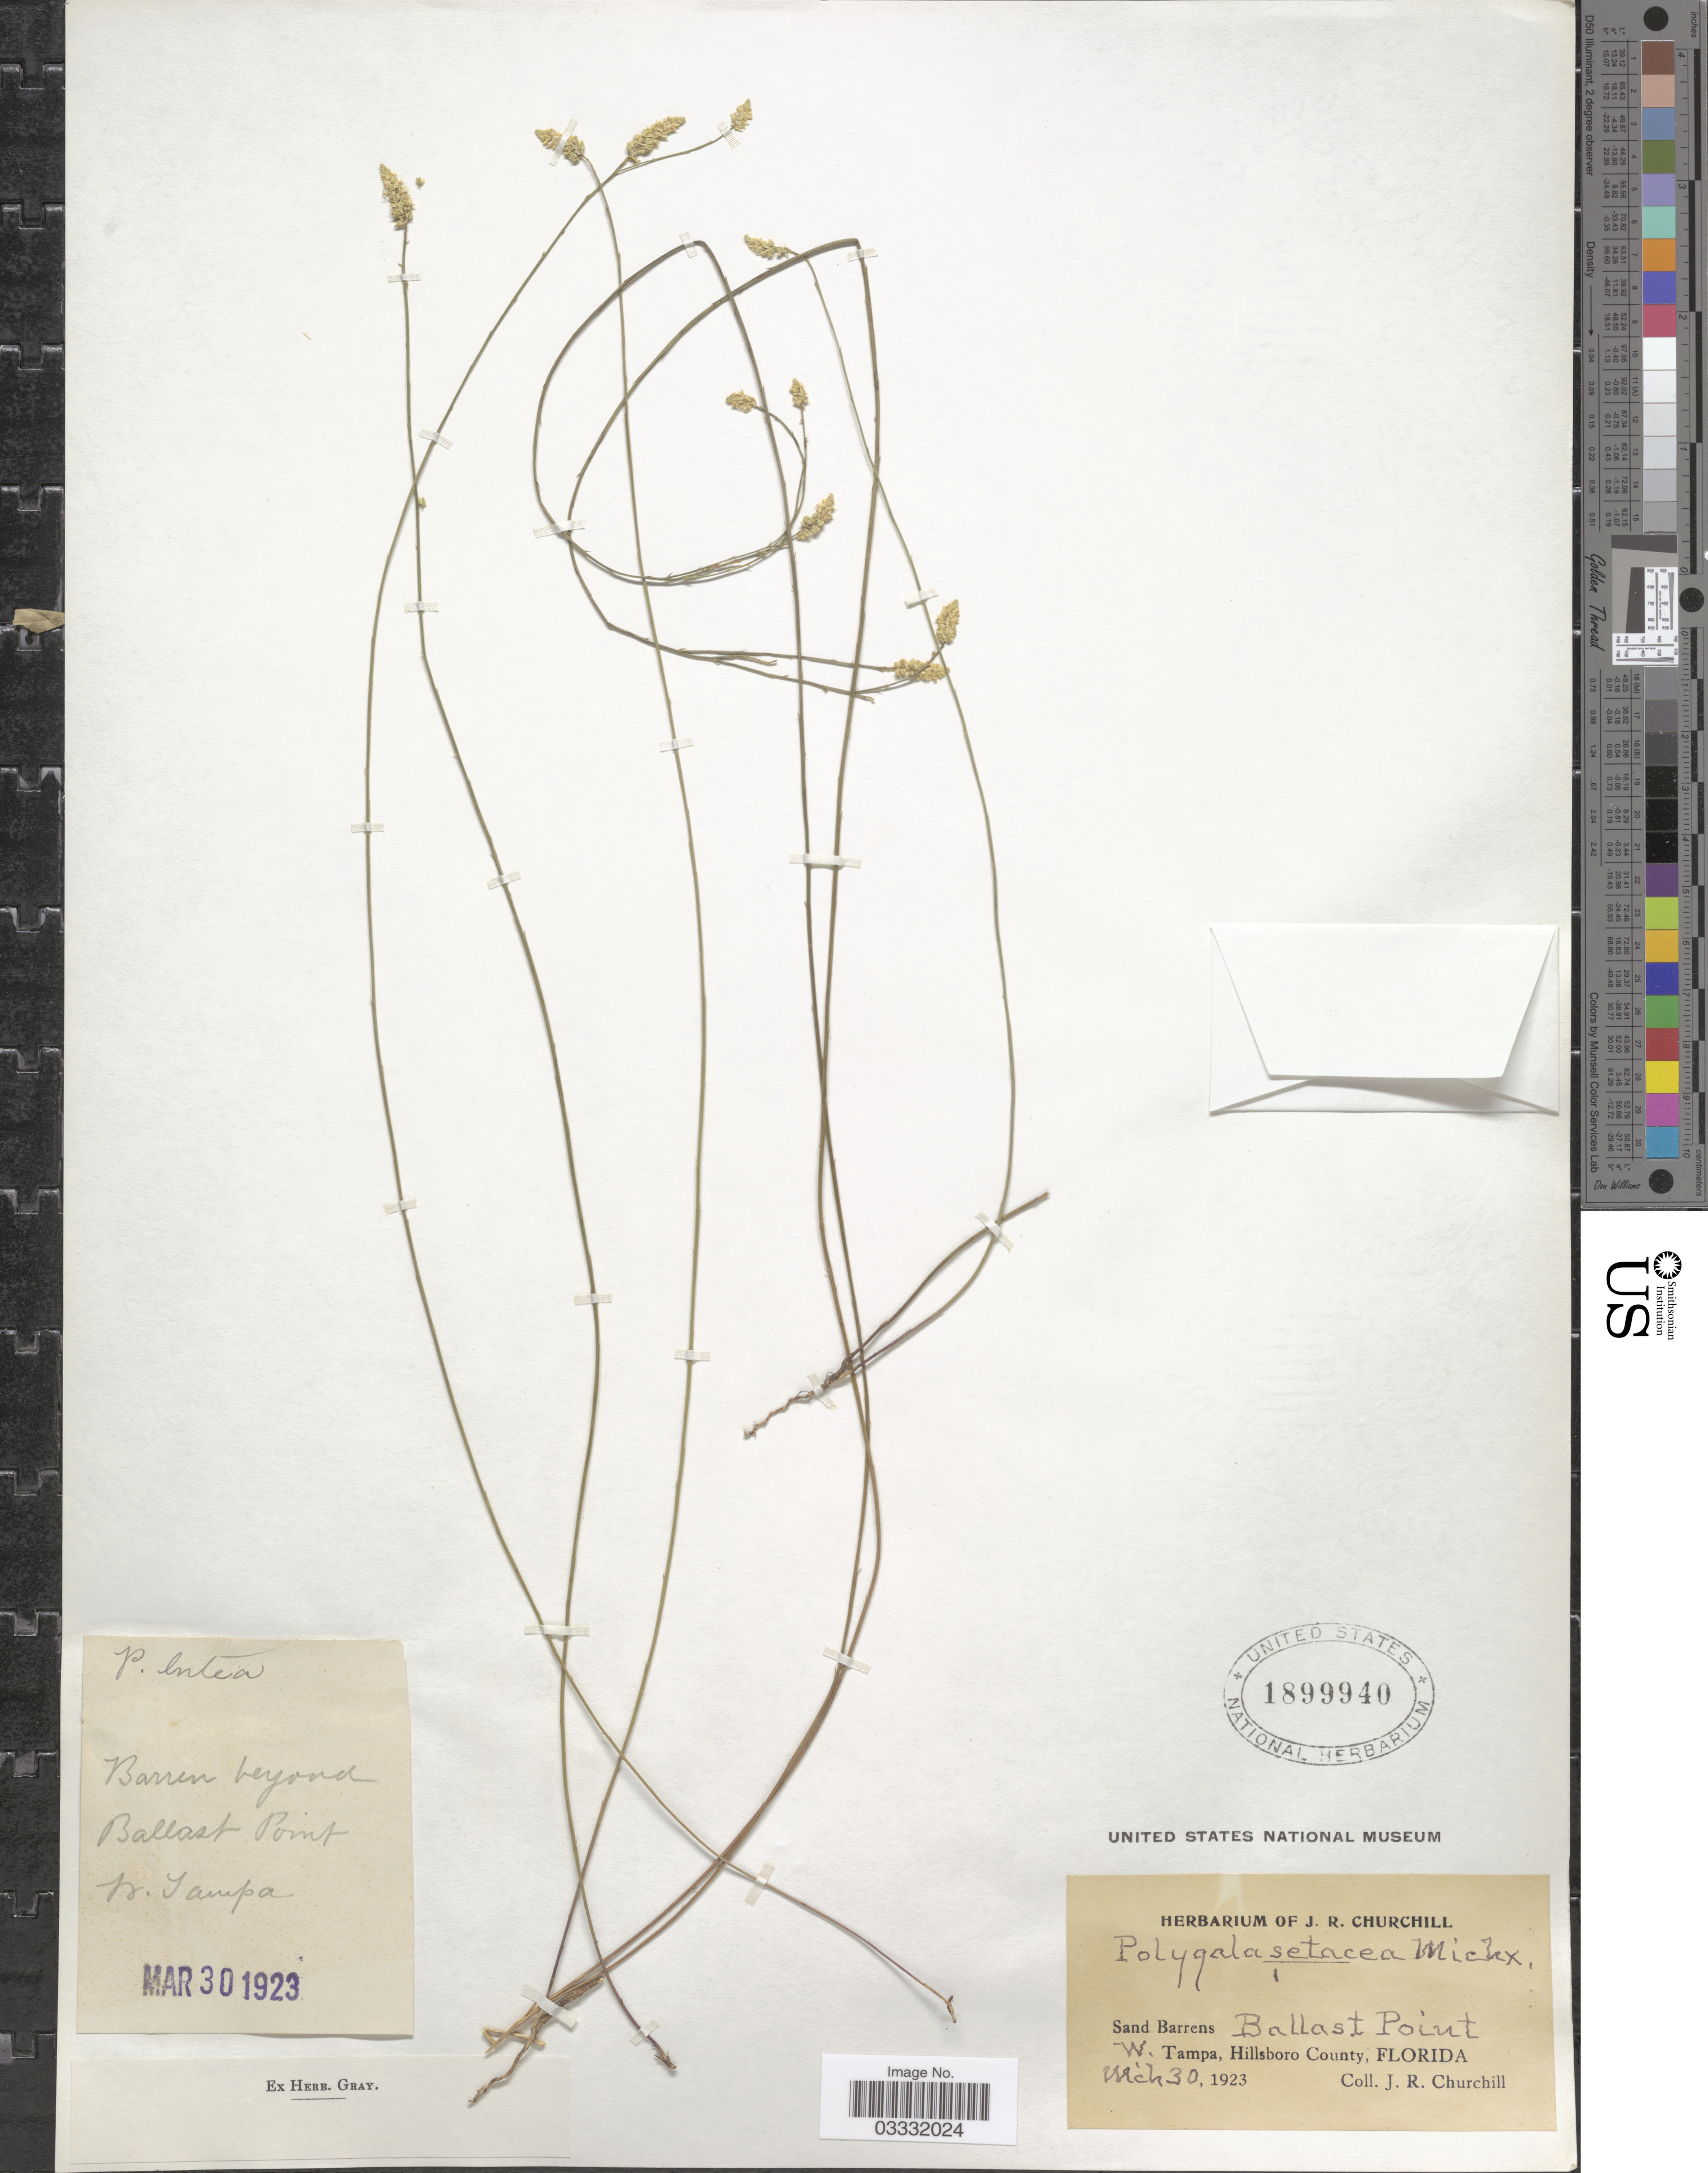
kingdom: Plantae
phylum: Tracheophyta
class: Magnoliopsida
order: Fabales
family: Polygalaceae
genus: Polygala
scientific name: Polygala setacea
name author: Michx.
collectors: J. Churchill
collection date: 1923-03-30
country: United States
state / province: Florida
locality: Sand Barrens. Ballast Point, W. Tampa, Hillsboro County.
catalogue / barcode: US 1899940